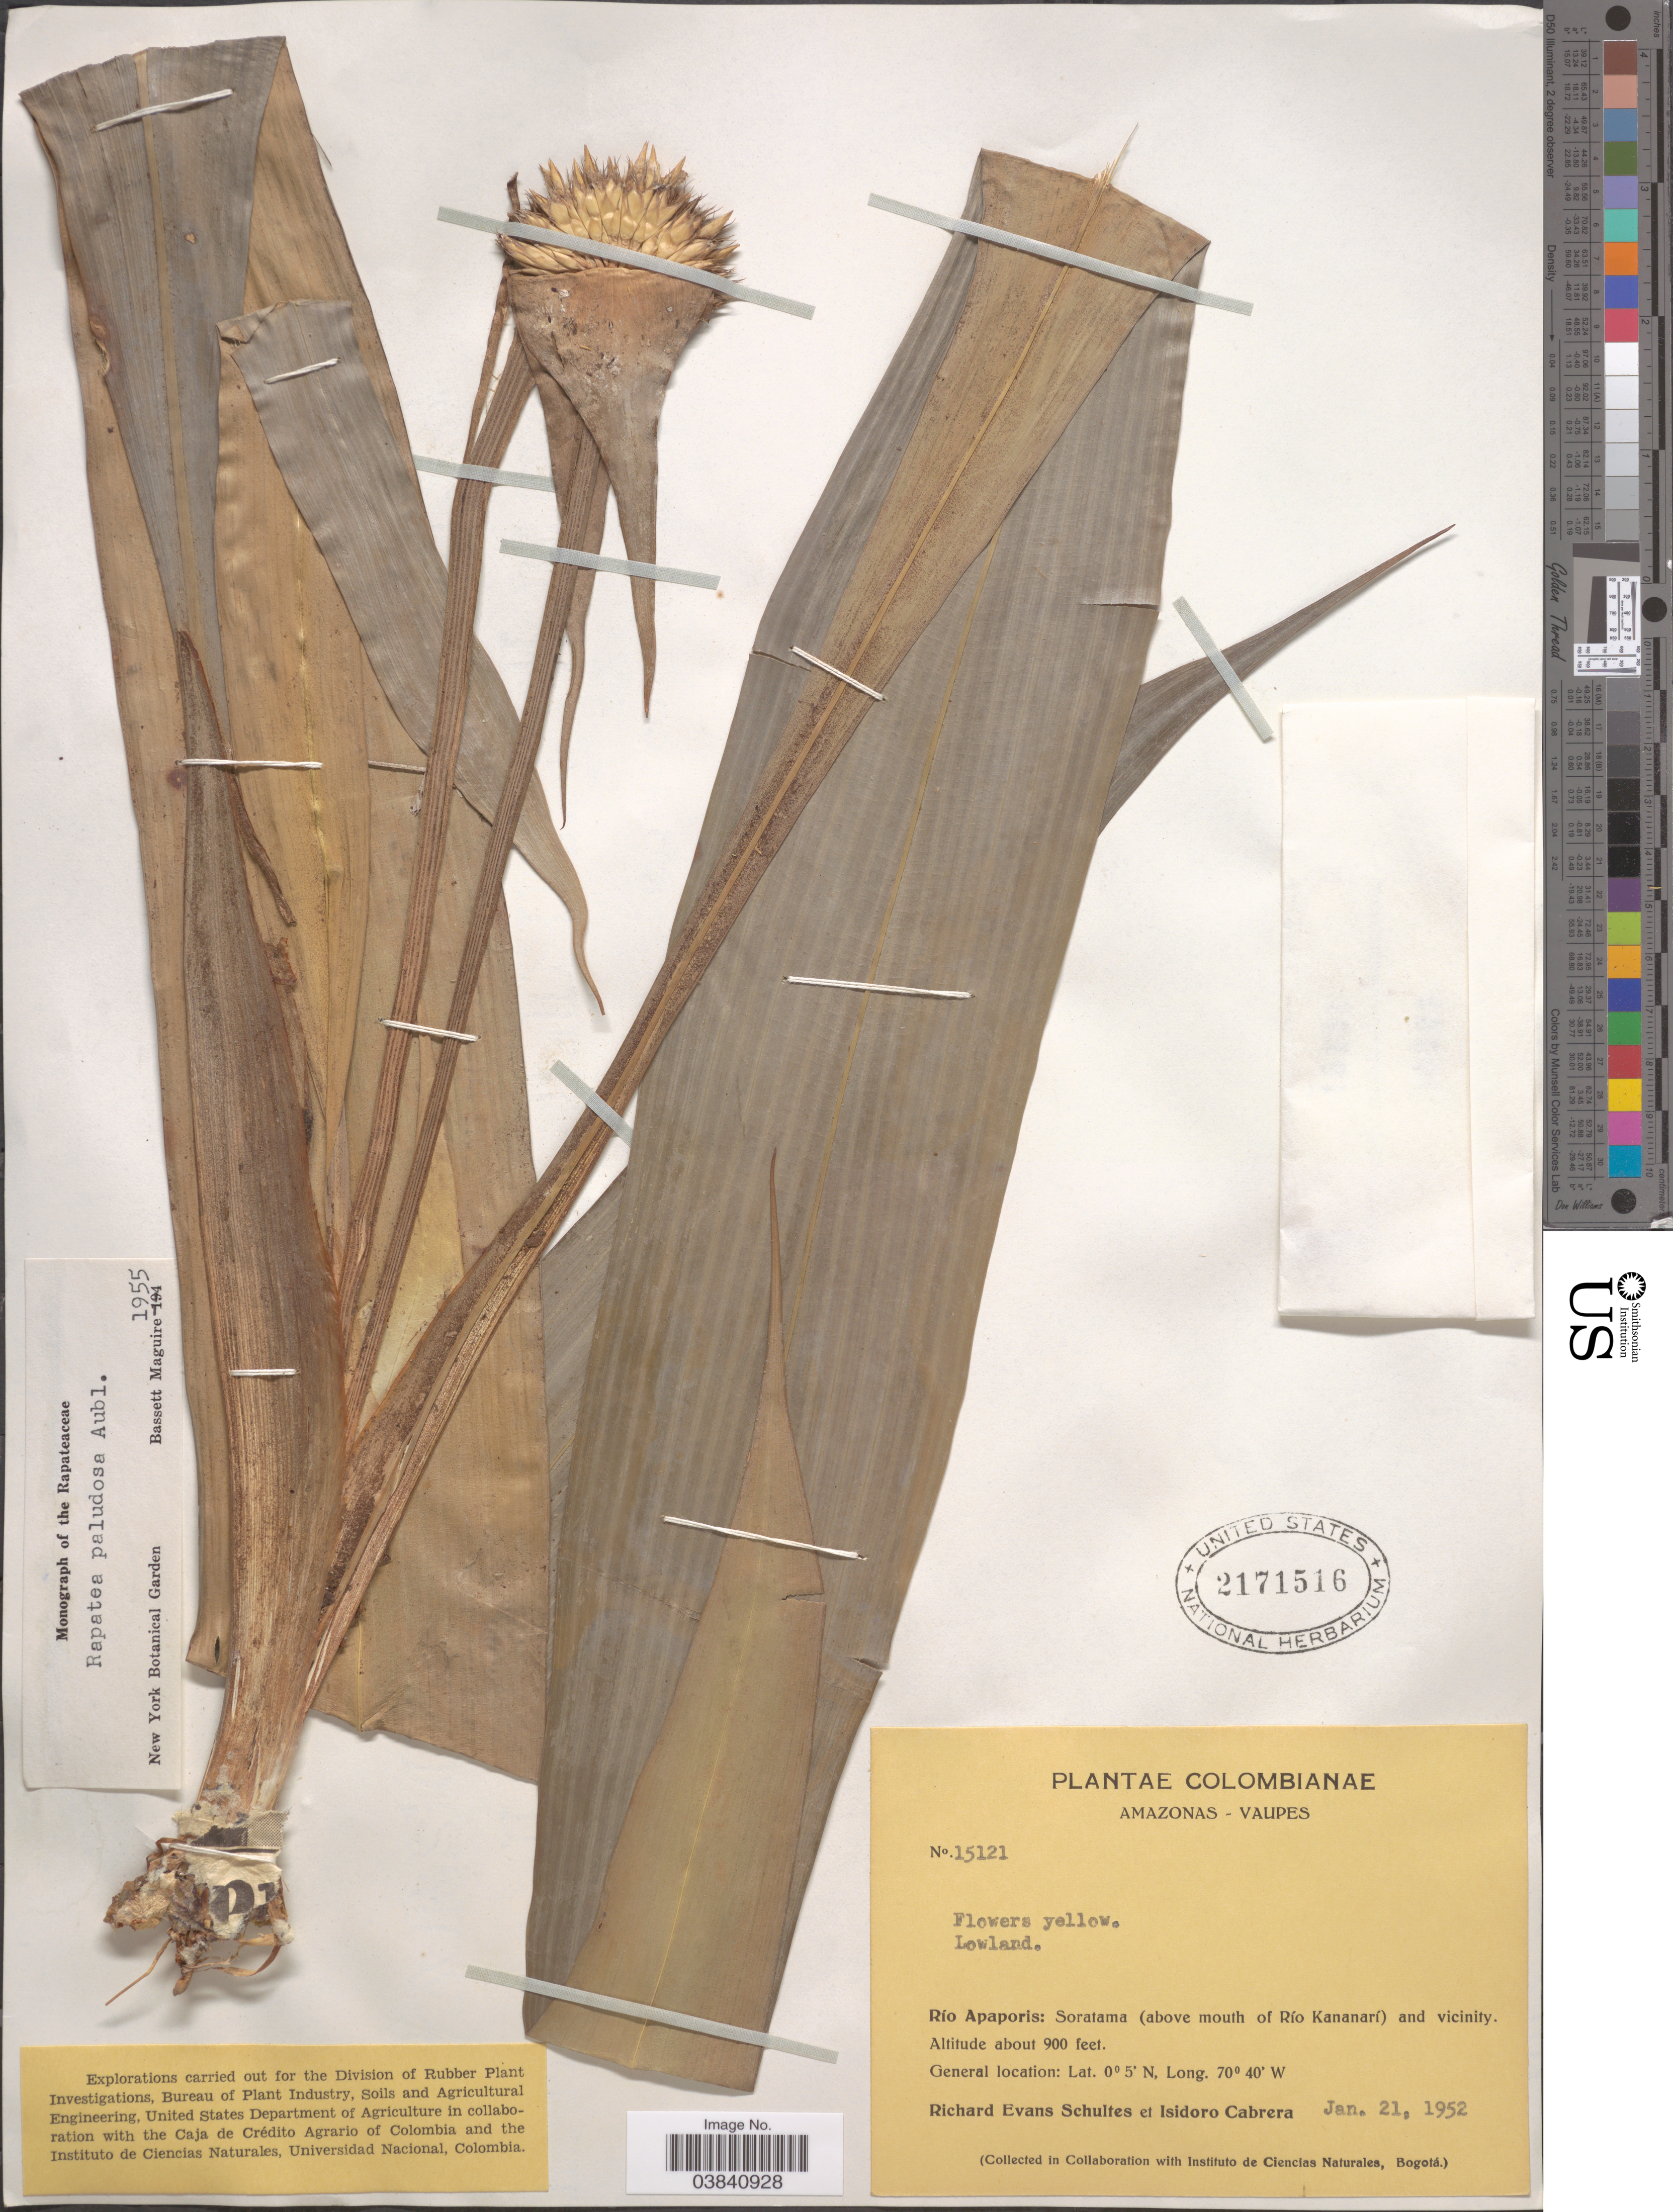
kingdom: Plantae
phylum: Tracheophyta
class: Liliopsida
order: Poales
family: Rapateaceae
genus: Rapatea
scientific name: Rapatea paludosa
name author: Aubl.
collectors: R. E. Schultes & I. Cabrera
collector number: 15121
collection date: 1952-01-21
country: Colombia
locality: Amazonas-Vaupes. Río Apaporis: Soratama (above mouth of Río Kananarí) and vicinity.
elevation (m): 274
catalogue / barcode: US 2171516